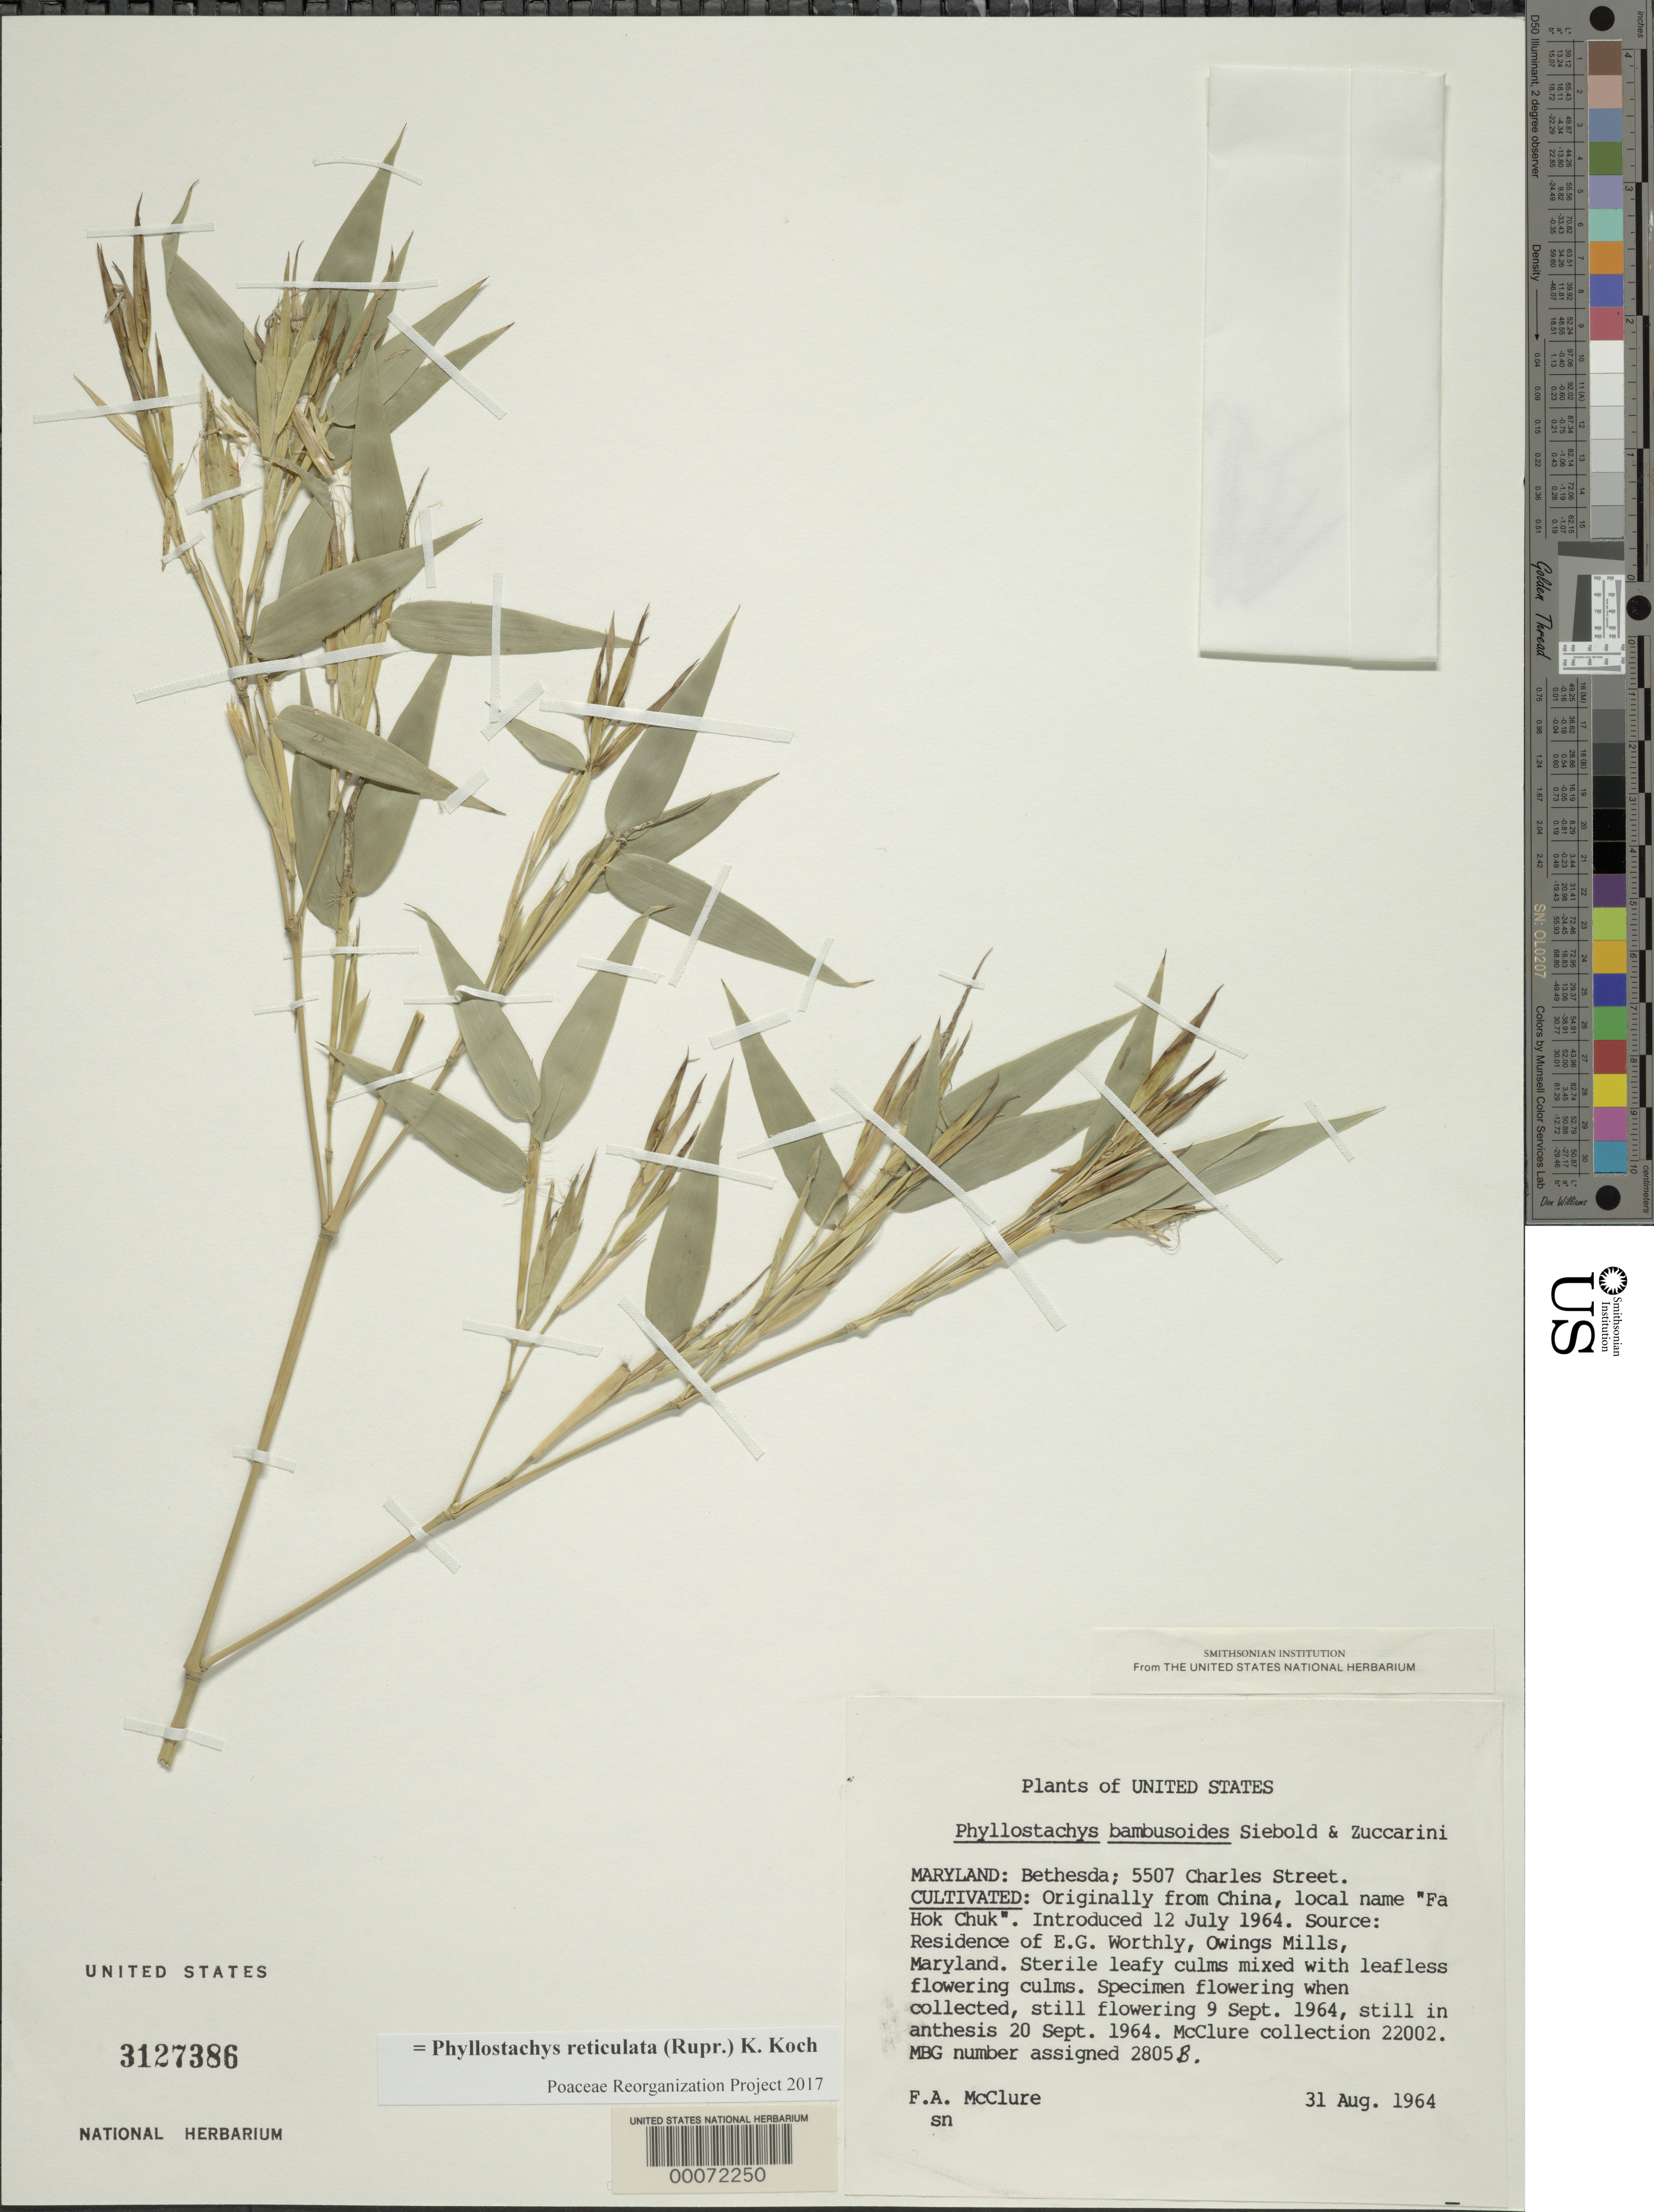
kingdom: Plantae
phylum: Tracheophyta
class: Liliopsida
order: Poales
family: Poaceae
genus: Phyllostachys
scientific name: Phyllostachys reticulata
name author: (Rupr.) K. Koch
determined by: Poaceae Reorganization Project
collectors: F. A. McClure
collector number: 22002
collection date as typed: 31 Aug 1964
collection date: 1964-08-31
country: United States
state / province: Maryland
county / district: Montgomery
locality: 5507 Charles Street, Bethesda (McClure's garden)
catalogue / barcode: US 3127386